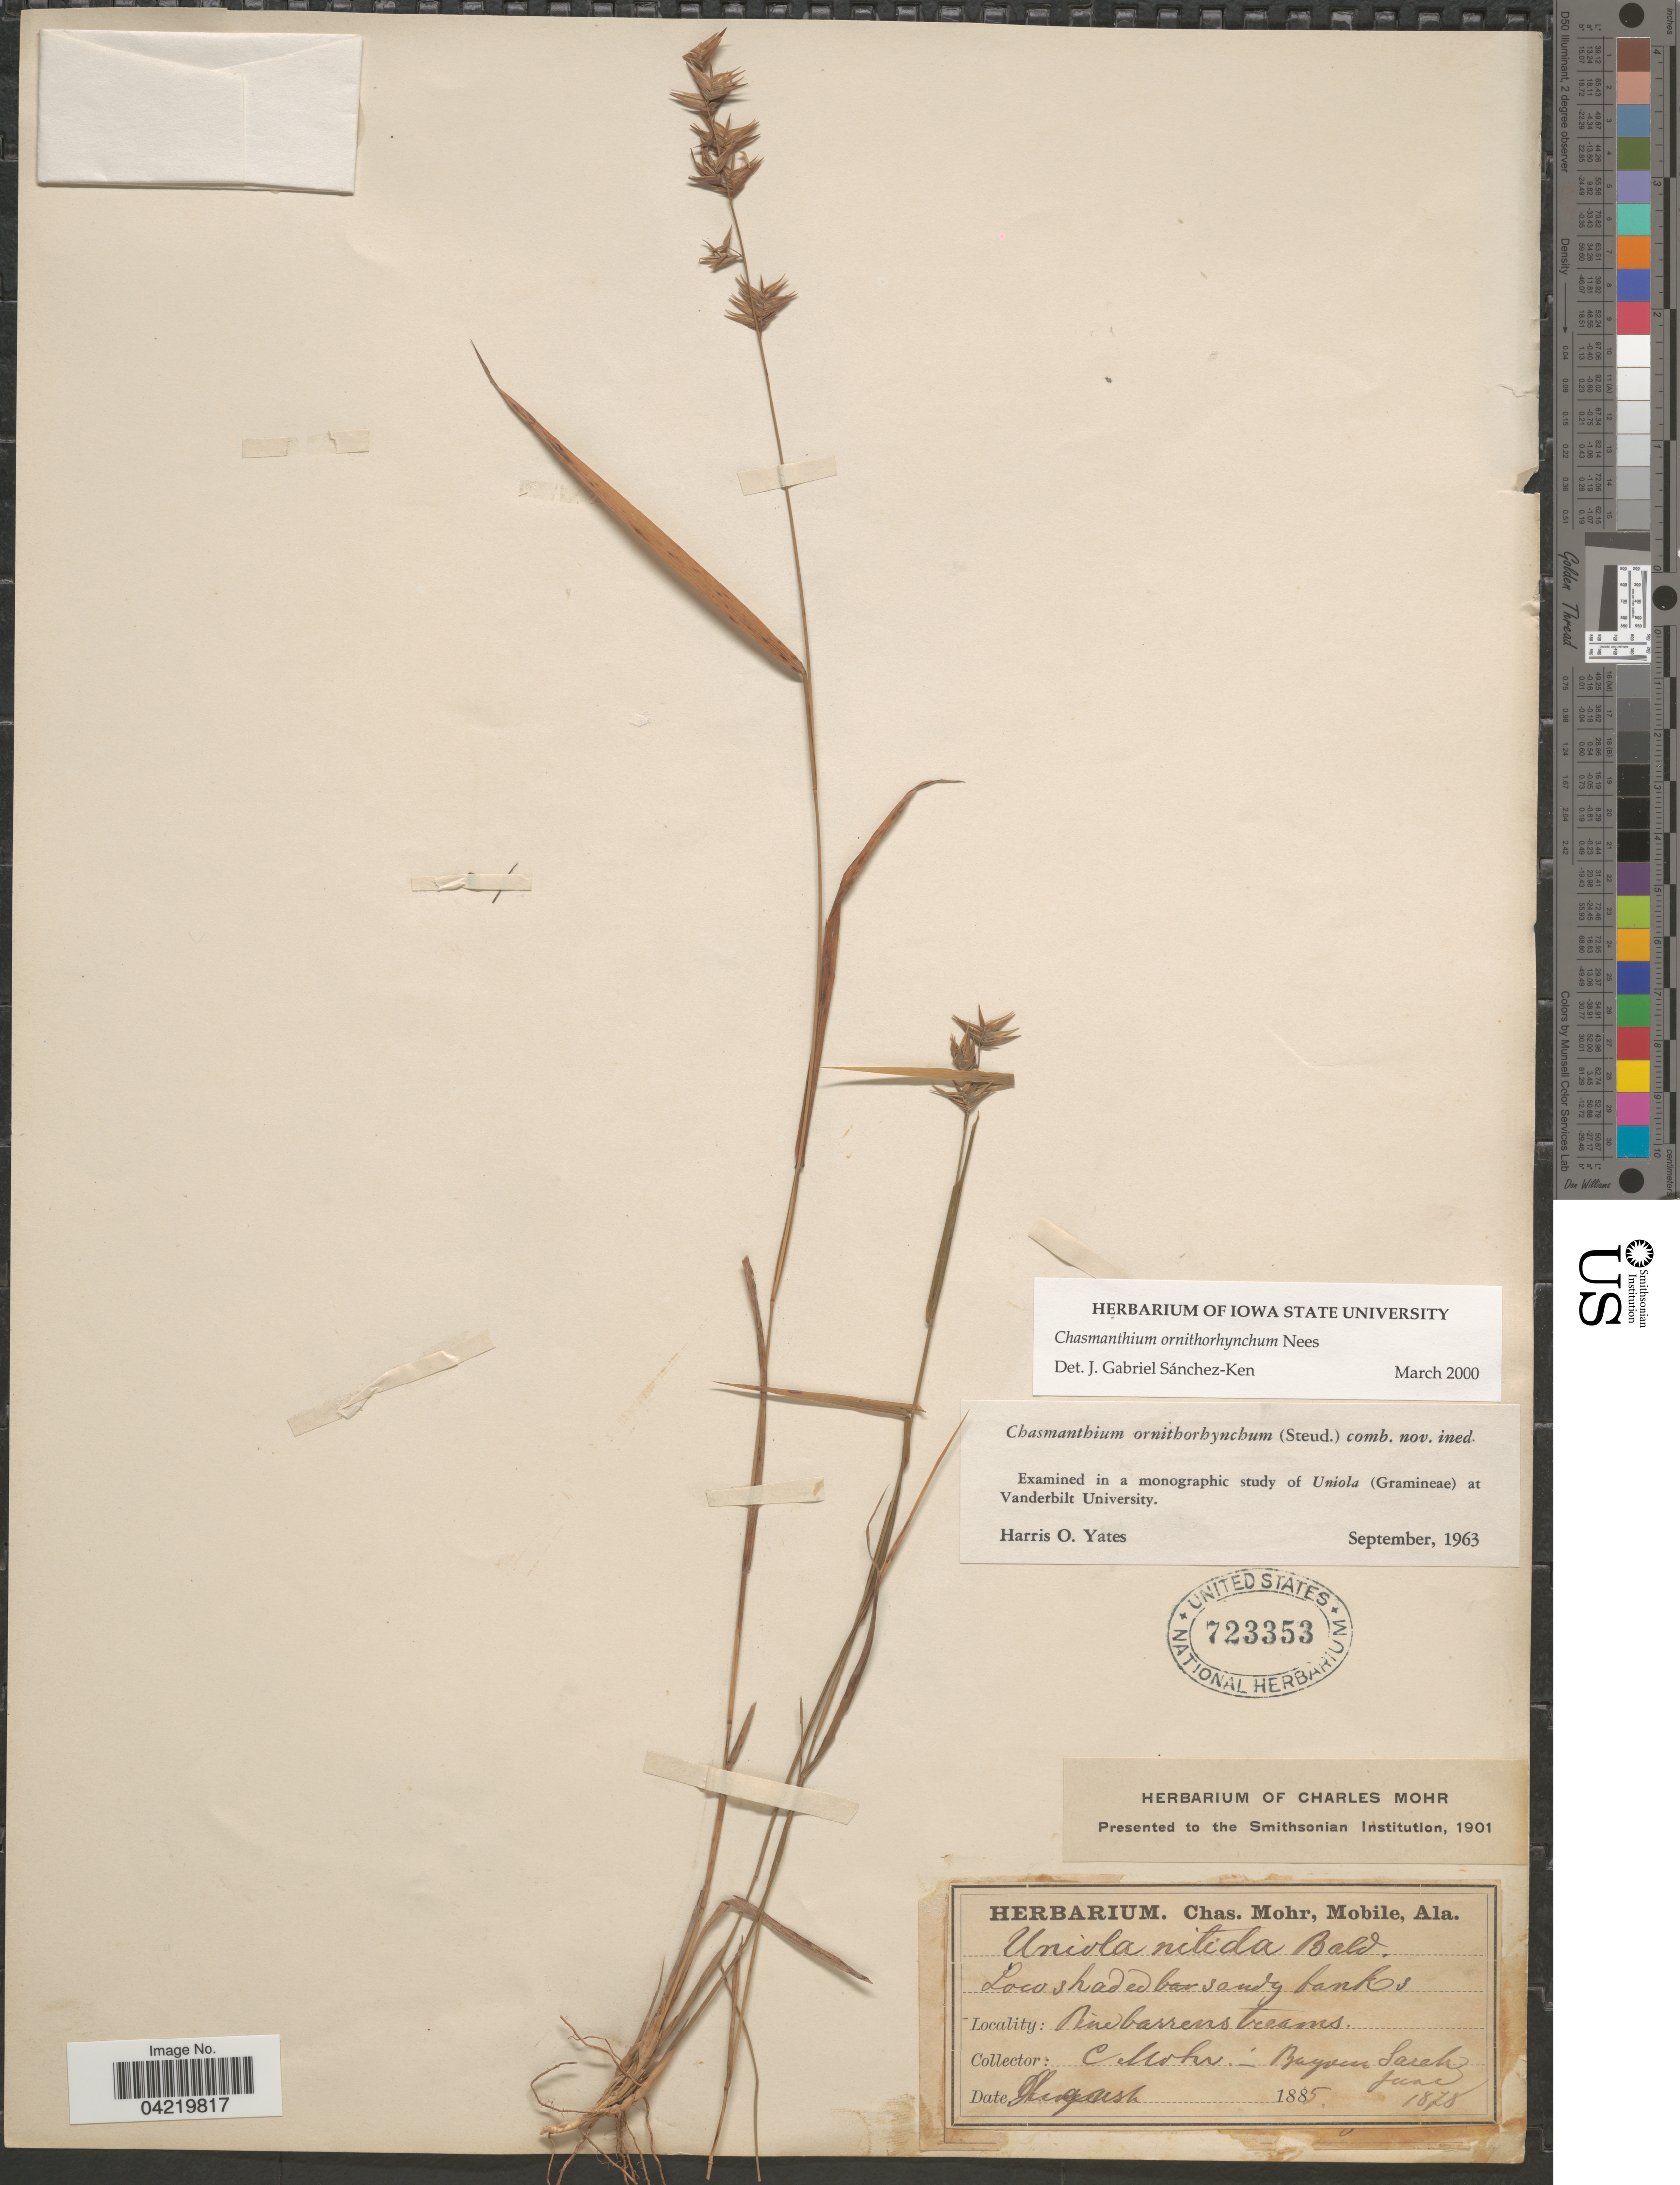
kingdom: Plantae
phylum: Tracheophyta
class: Liliopsida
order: Poales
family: Poaceae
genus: Chasmanthium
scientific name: Chasmanthium ornithorhynchum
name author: Nees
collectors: Mohr, C. T. (herbarium)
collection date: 1885-08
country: United States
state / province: Alabama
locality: Low shaded sandy banks. Pine barren streams. Bayou Sara.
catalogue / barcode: US 723353